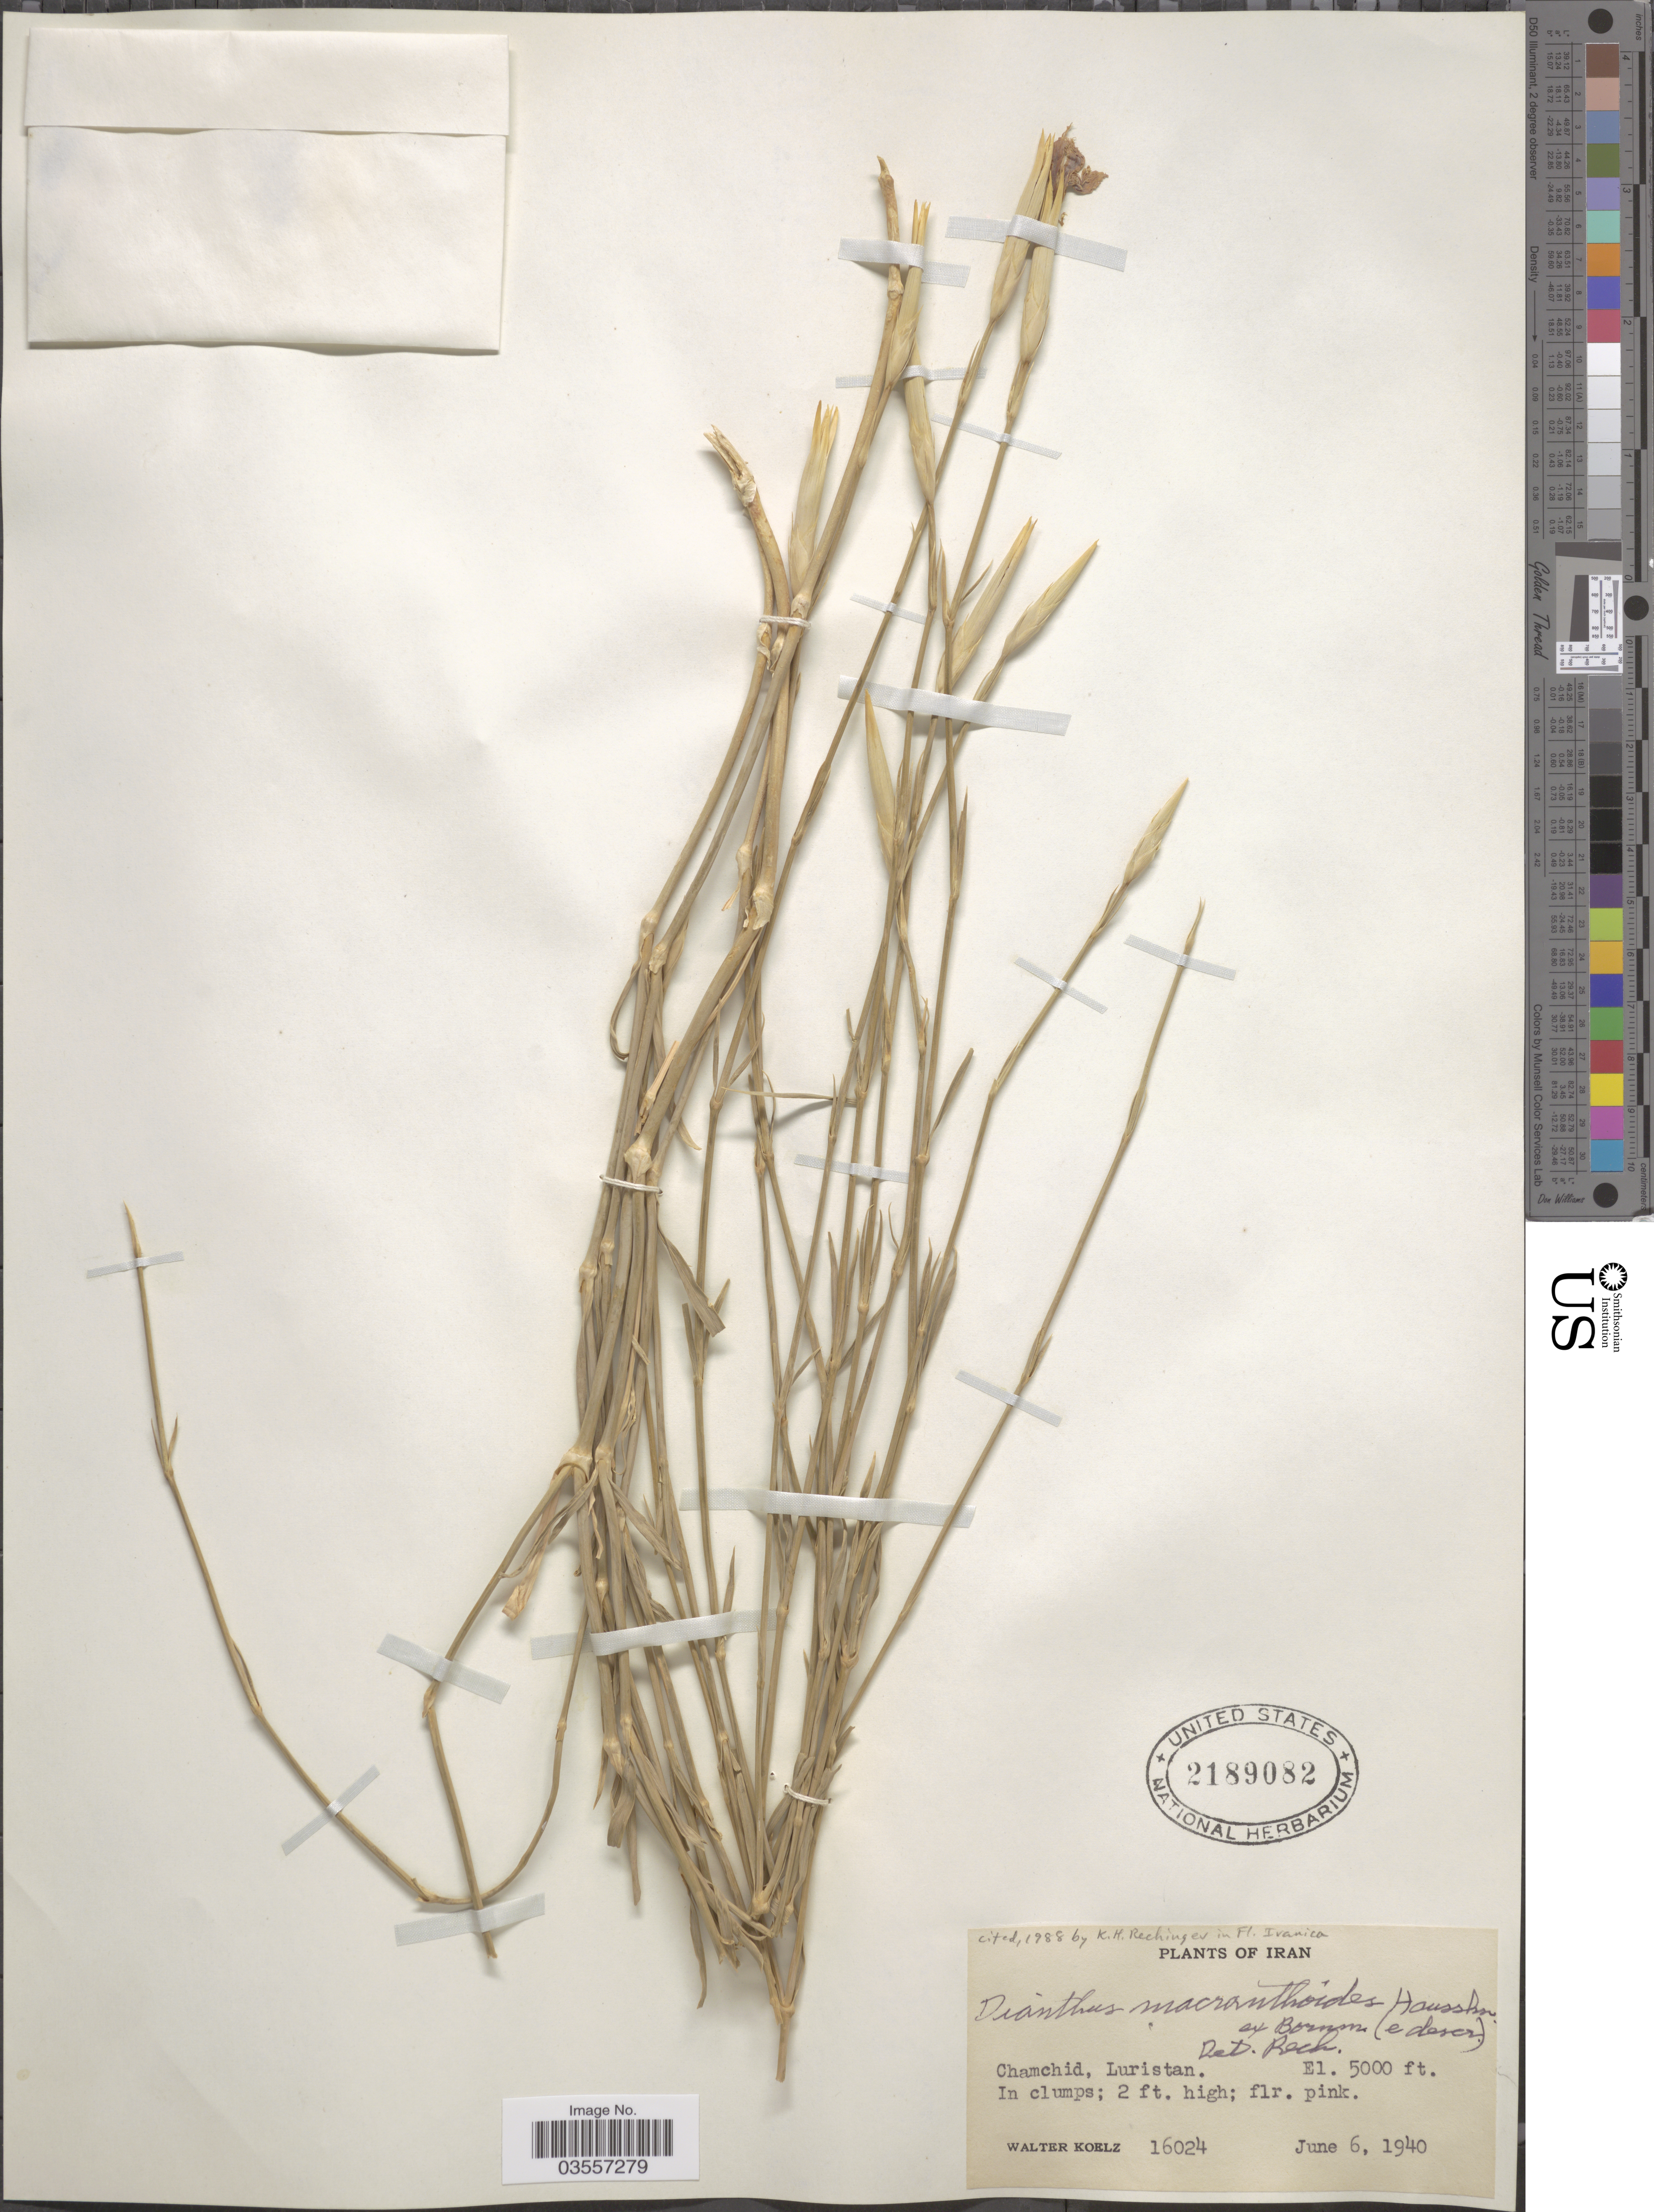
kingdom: Plantae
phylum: Tracheophyta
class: Magnoliopsida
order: Caryophyllales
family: Caryophyllaceae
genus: Dianthus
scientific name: Dianthus macranthoides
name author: Hausskn. ex Bornm.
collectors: W. N. Koelz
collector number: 16024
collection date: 1940-06-06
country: Iran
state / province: Lorestan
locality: Chamchid, Luristan.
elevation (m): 1524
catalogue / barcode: US 2189082